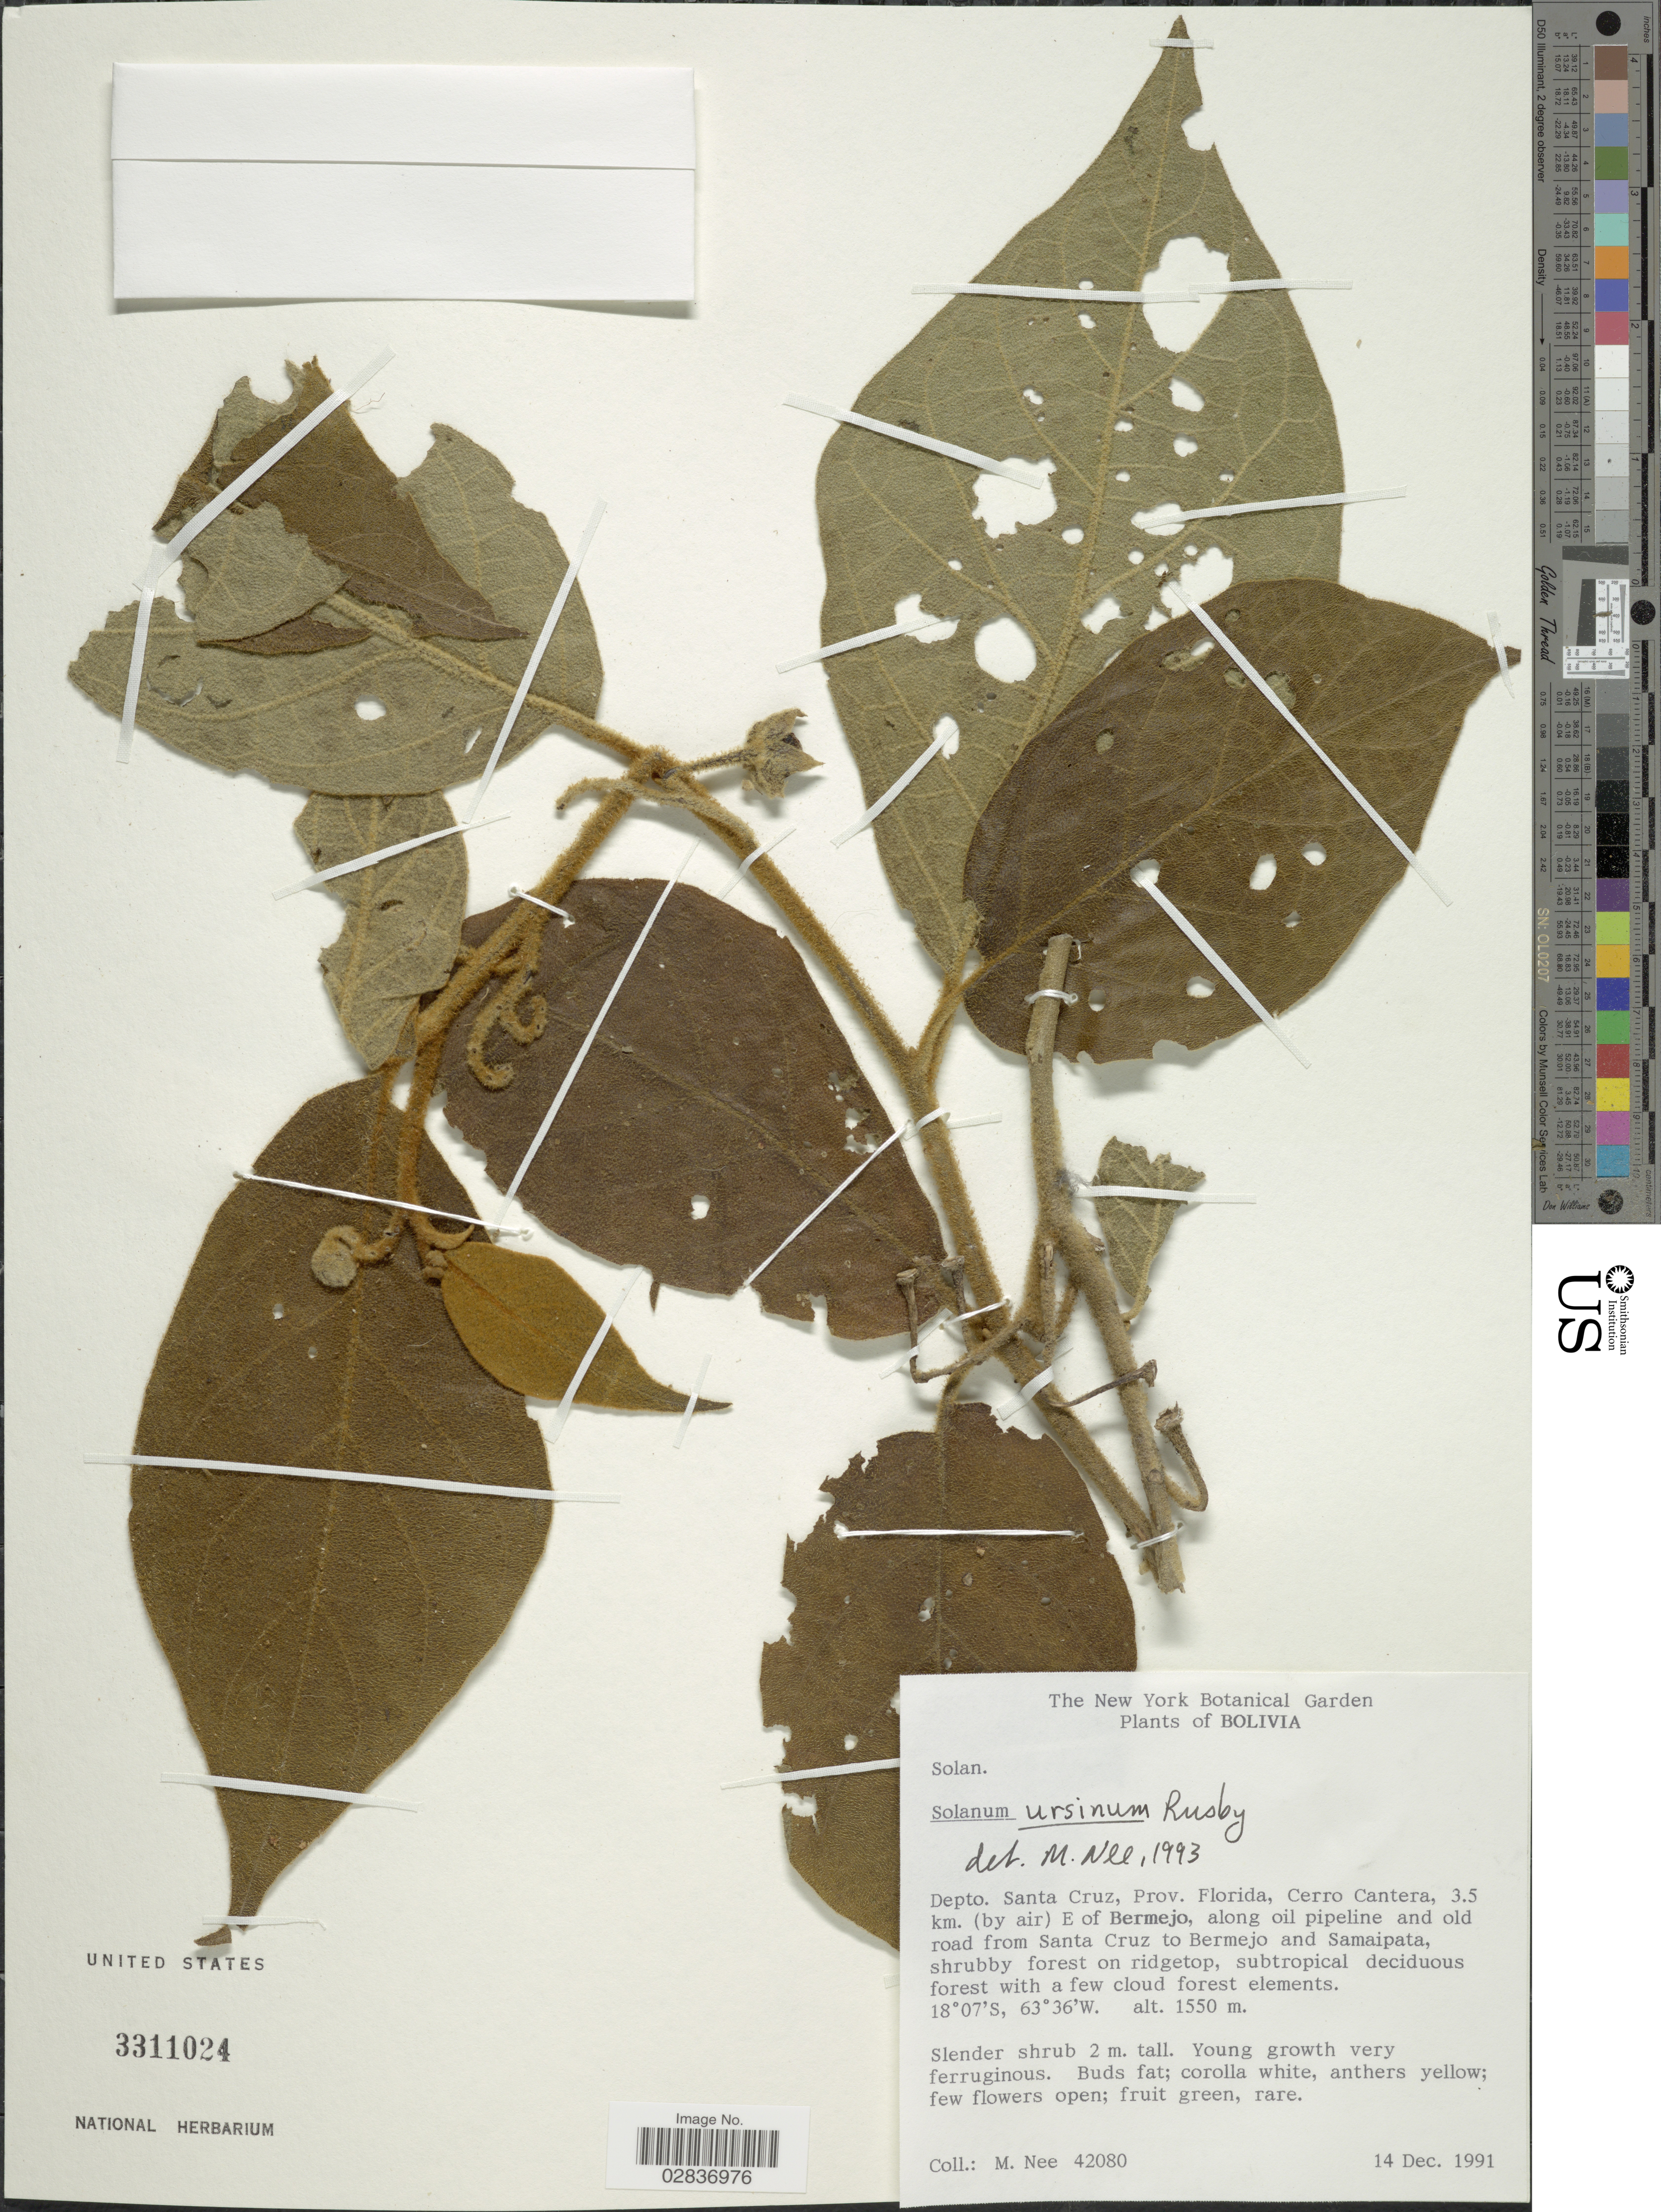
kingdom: Plantae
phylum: Tracheophyta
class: Magnoliopsida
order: Solanales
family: Solanaceae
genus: Solanum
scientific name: Solanum ursinum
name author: Rusby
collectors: M. Nee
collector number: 42080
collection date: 1991-12-14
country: Bolivia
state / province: Santa Cruz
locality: Depto. Santa Cruz, Prov. Florida, Cerro Cantera, 3.5 km. (by air) E of Bermejo, along oil pipeline and old road from Santa Cruz to Bermejo and Samaipata.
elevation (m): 1550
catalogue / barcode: US 3311024